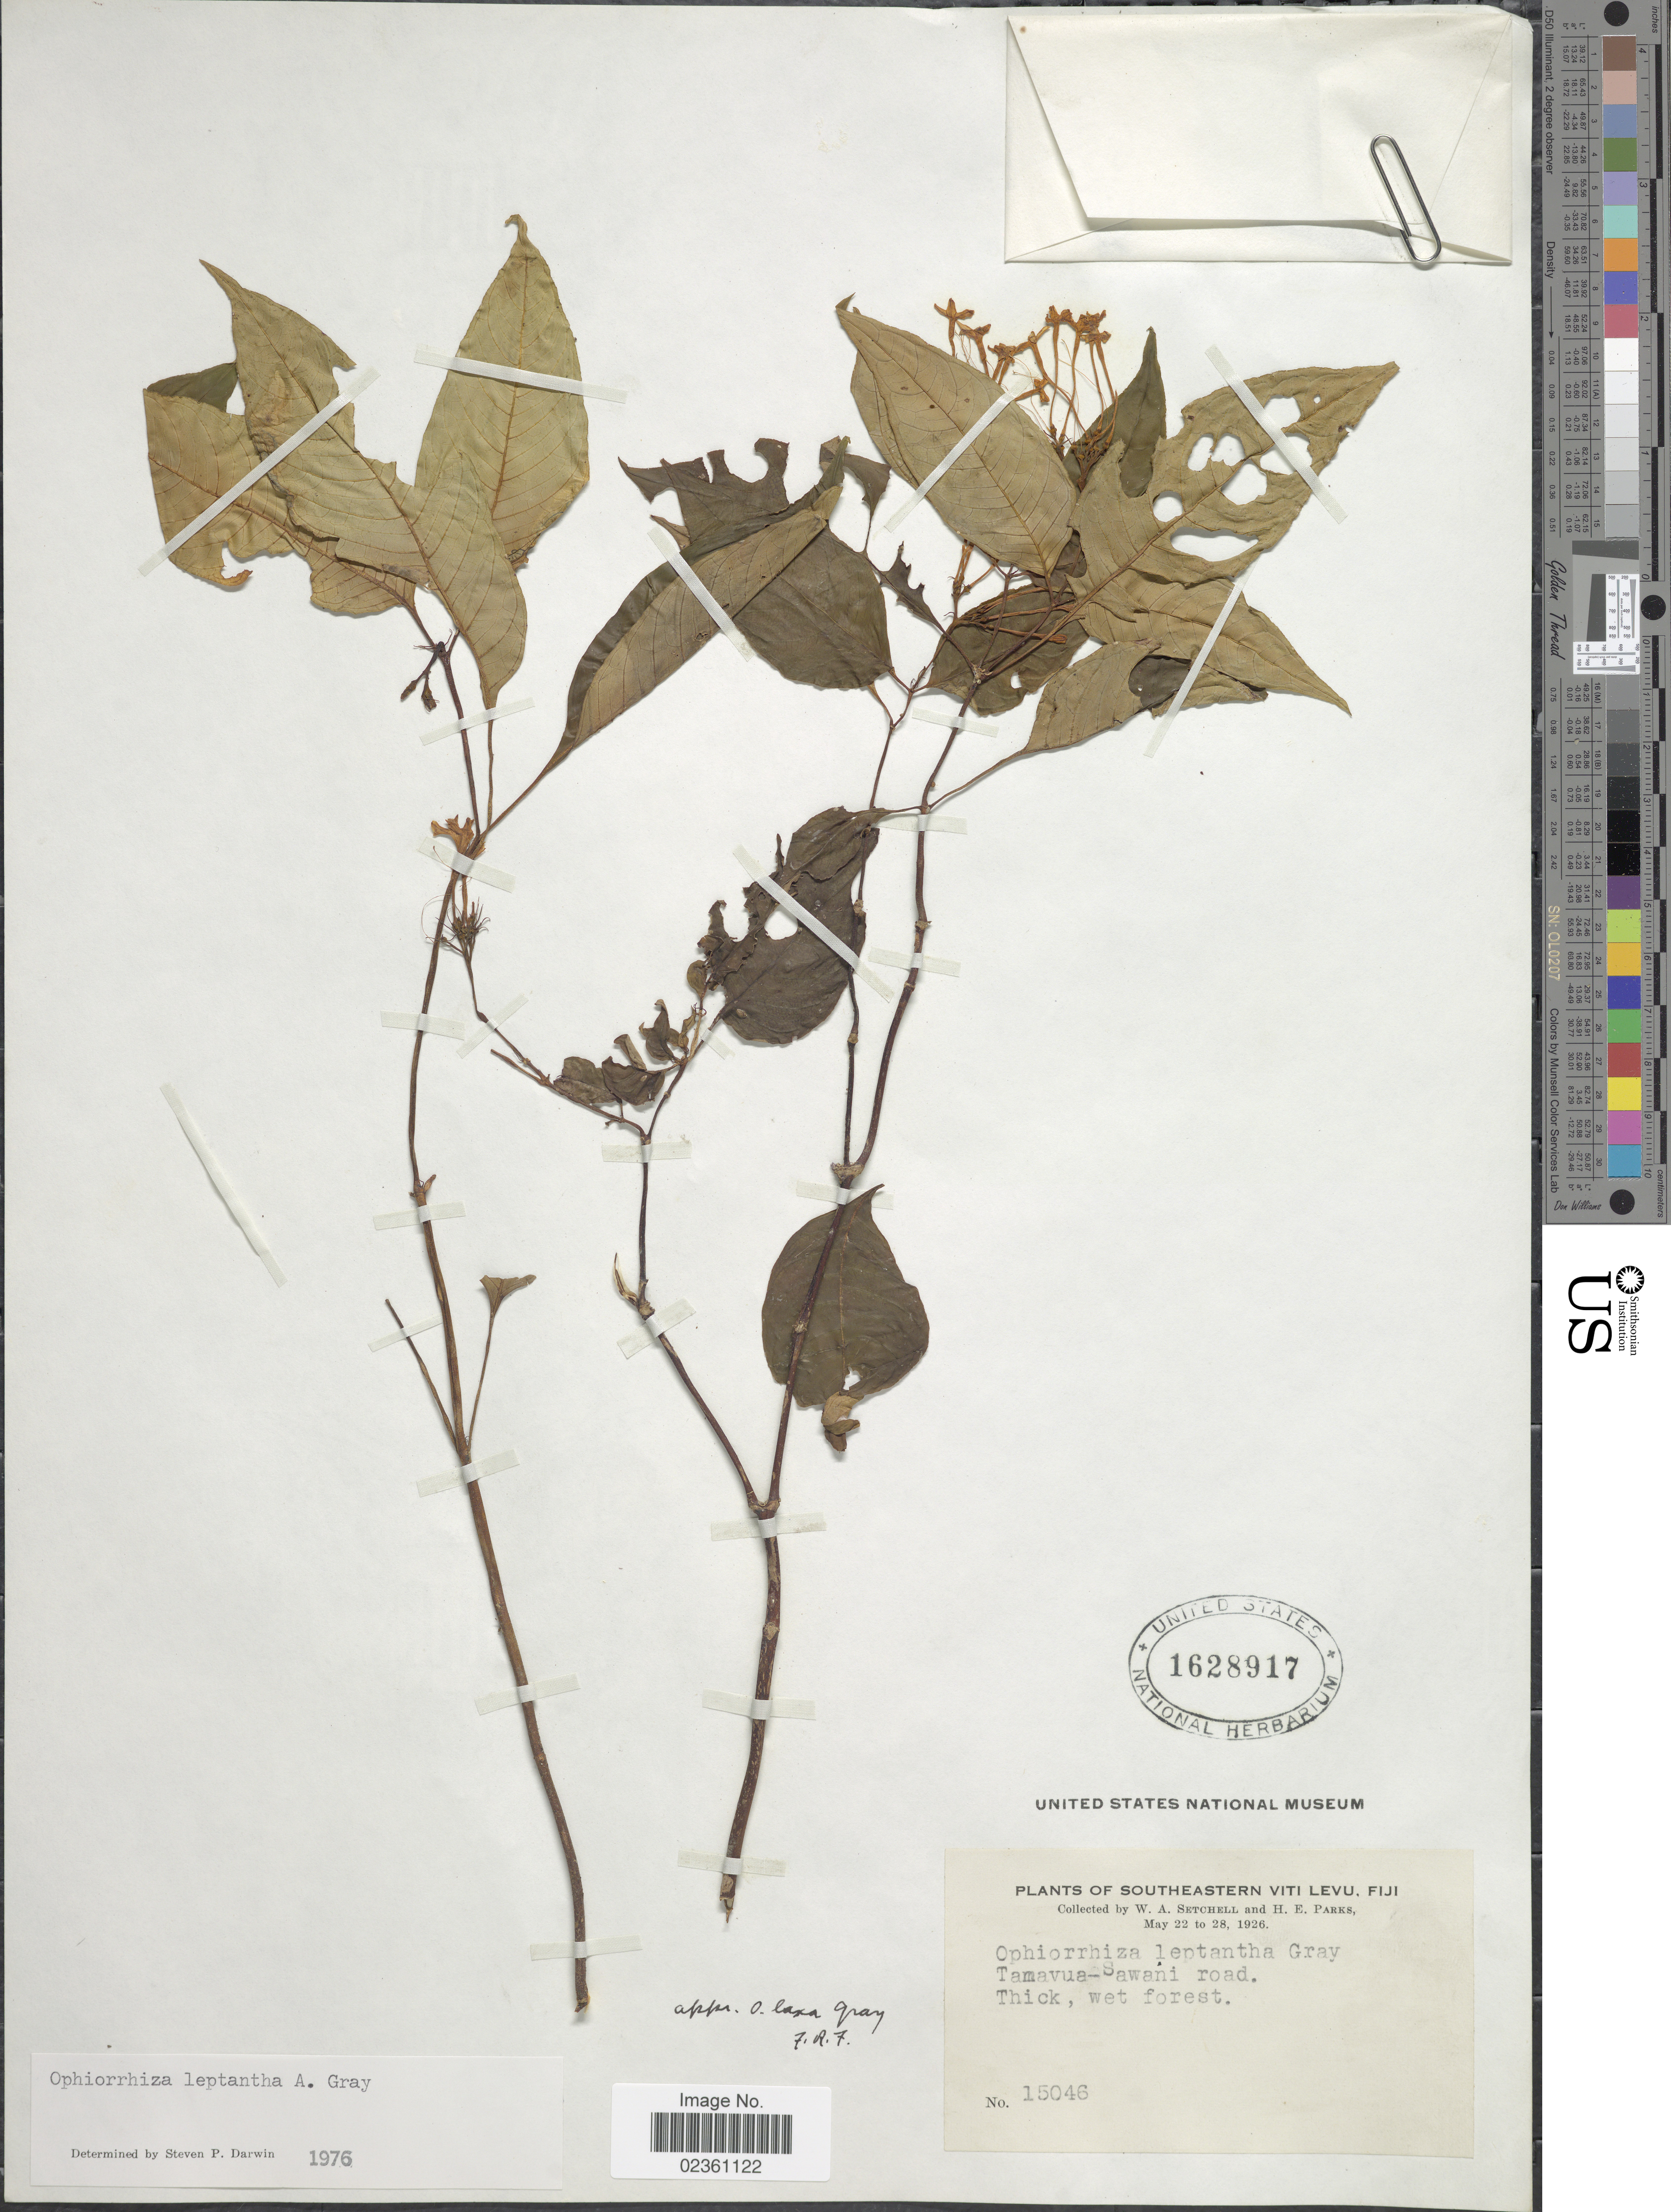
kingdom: Plantae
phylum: Tracheophyta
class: Magnoliopsida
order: Gentianales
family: Rubiaceae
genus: Ophiorrhiza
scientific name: Ophiorrhiza leptantha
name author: A. Gray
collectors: W. Setchell & H. E. Parks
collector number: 15046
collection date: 1926-05-22/1926-05-28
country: Fiji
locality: Southeastern Viti Levu, Tamavua-Sawani road, Thick, wet forest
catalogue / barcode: US 1628917